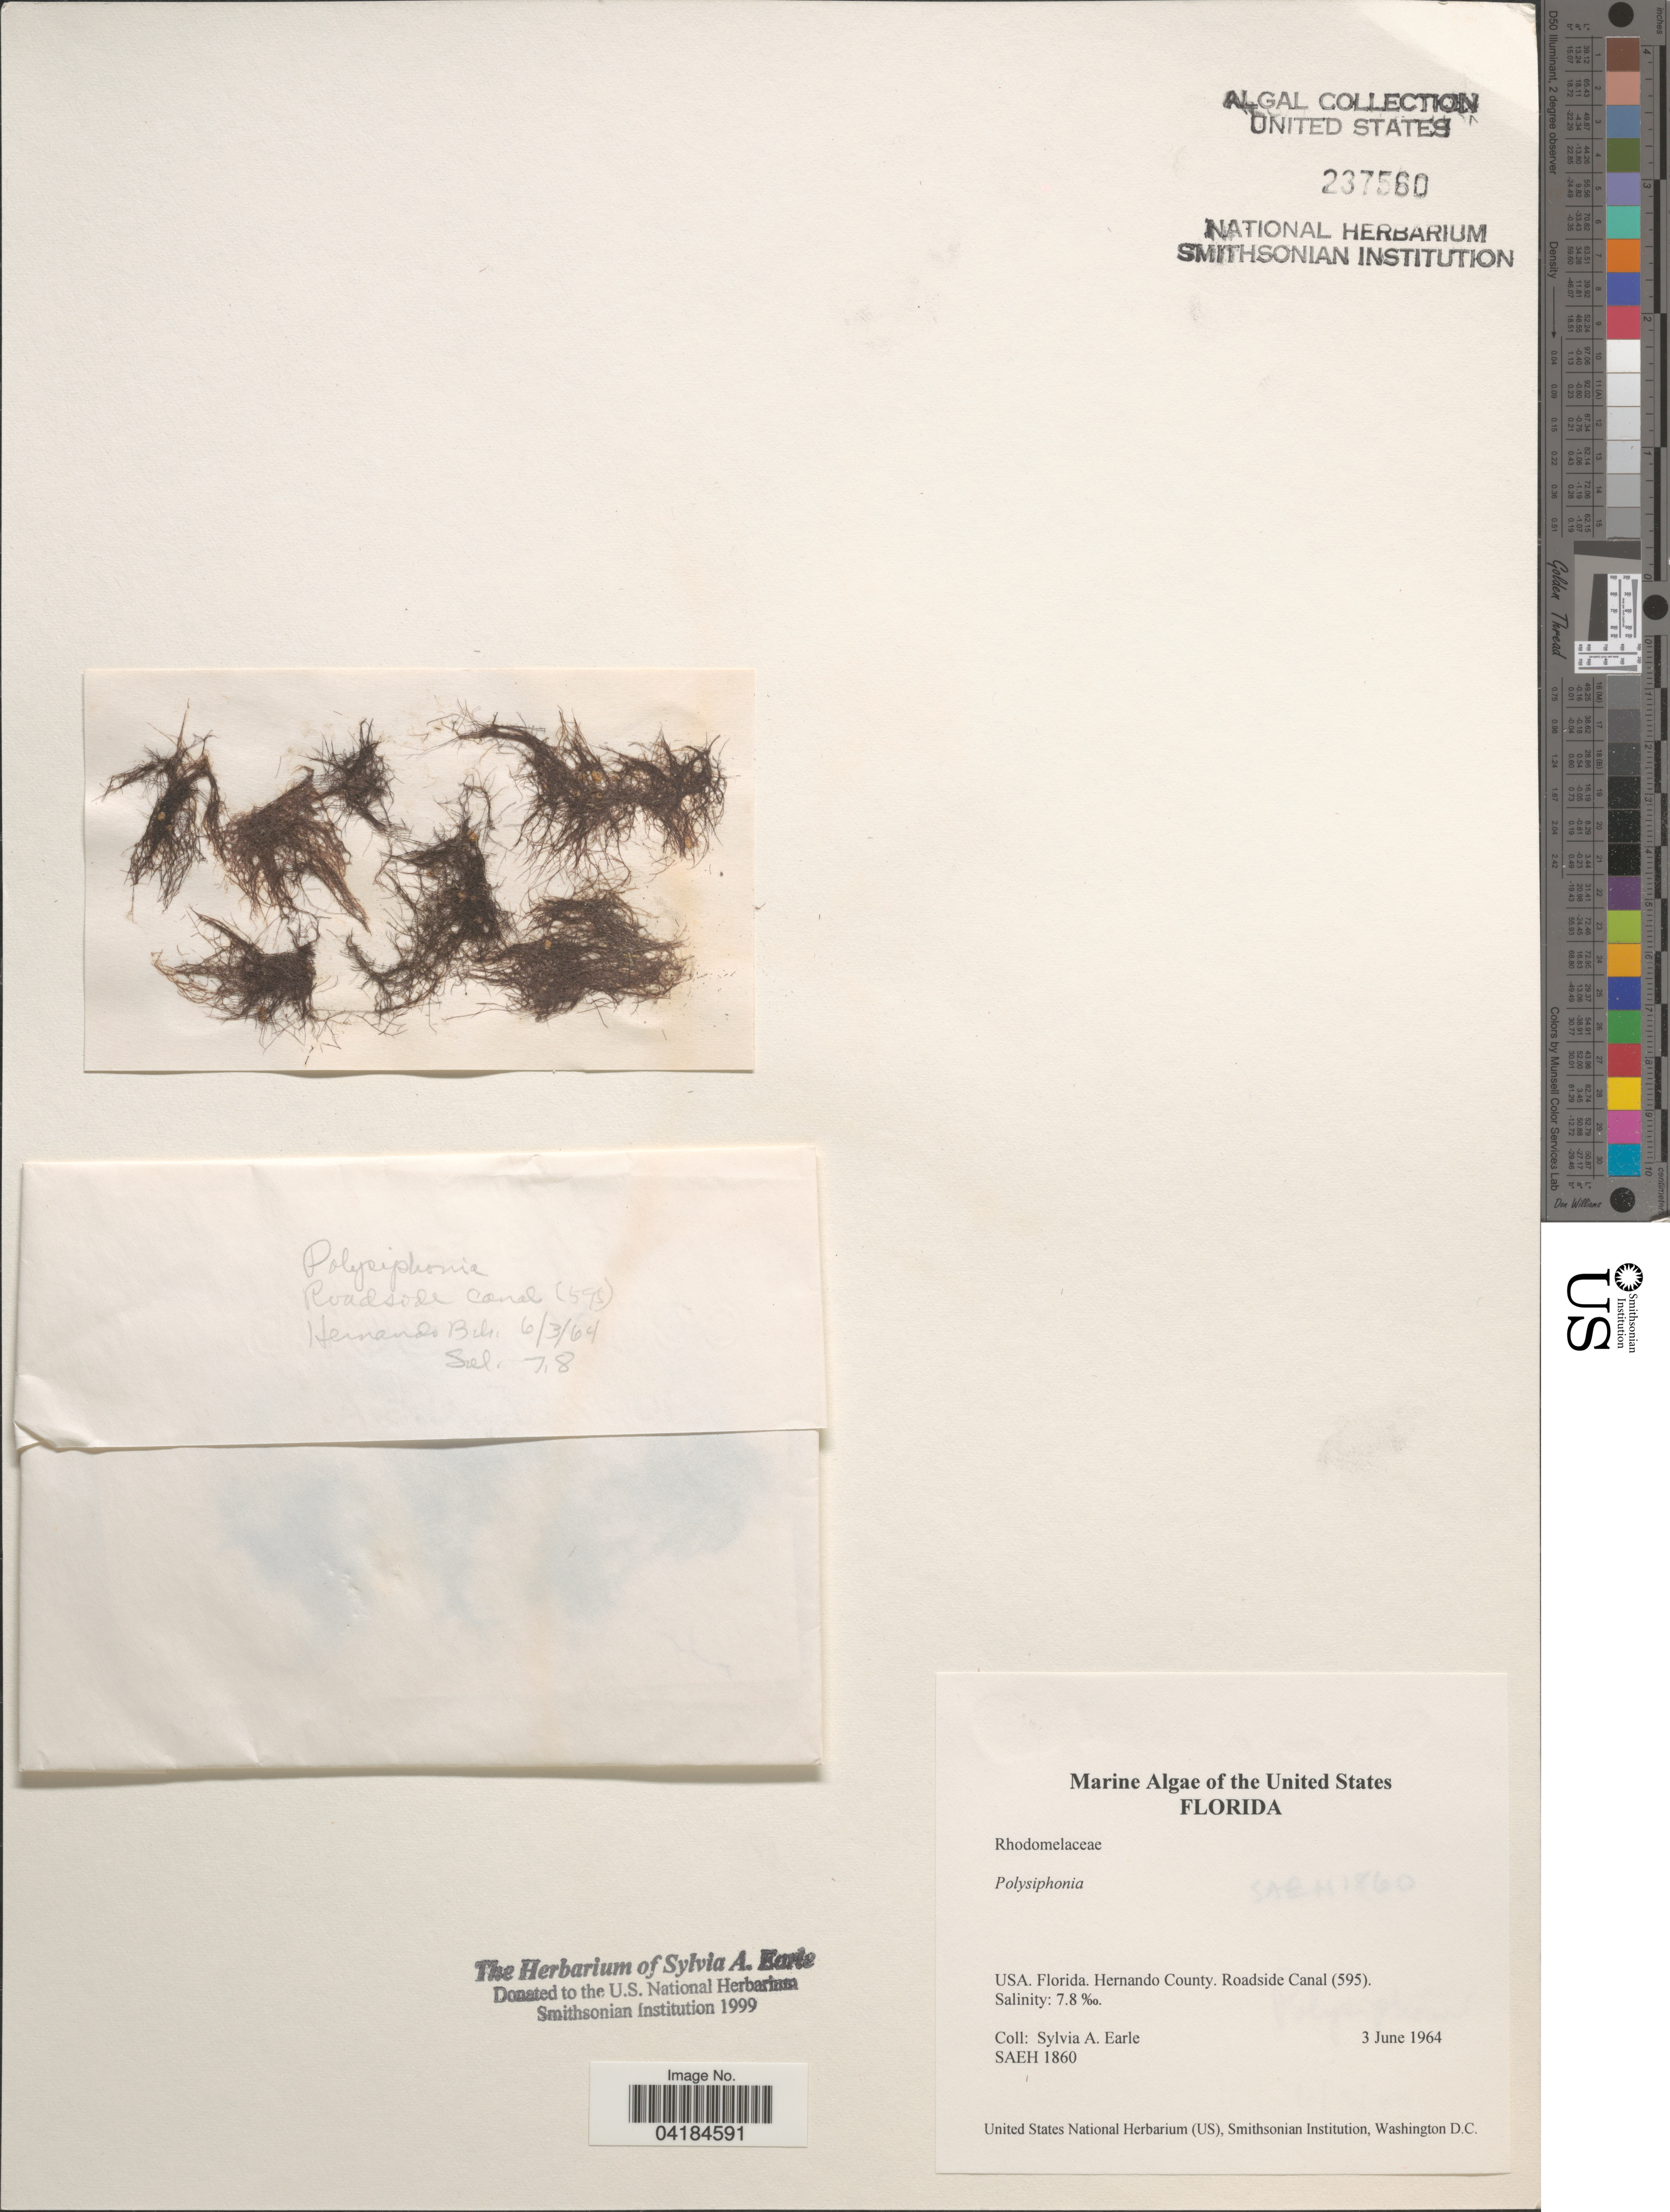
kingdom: Plantae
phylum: Rhodophyta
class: Florideophyceae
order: Ceramiales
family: Rhodomelaceae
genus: Polysiphonia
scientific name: Polysiphonia sp.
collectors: S. A. Earle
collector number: SAEH1860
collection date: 1964-06-03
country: United States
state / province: Florida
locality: Hernando County. Roadside Canal (595).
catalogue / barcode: US 237560